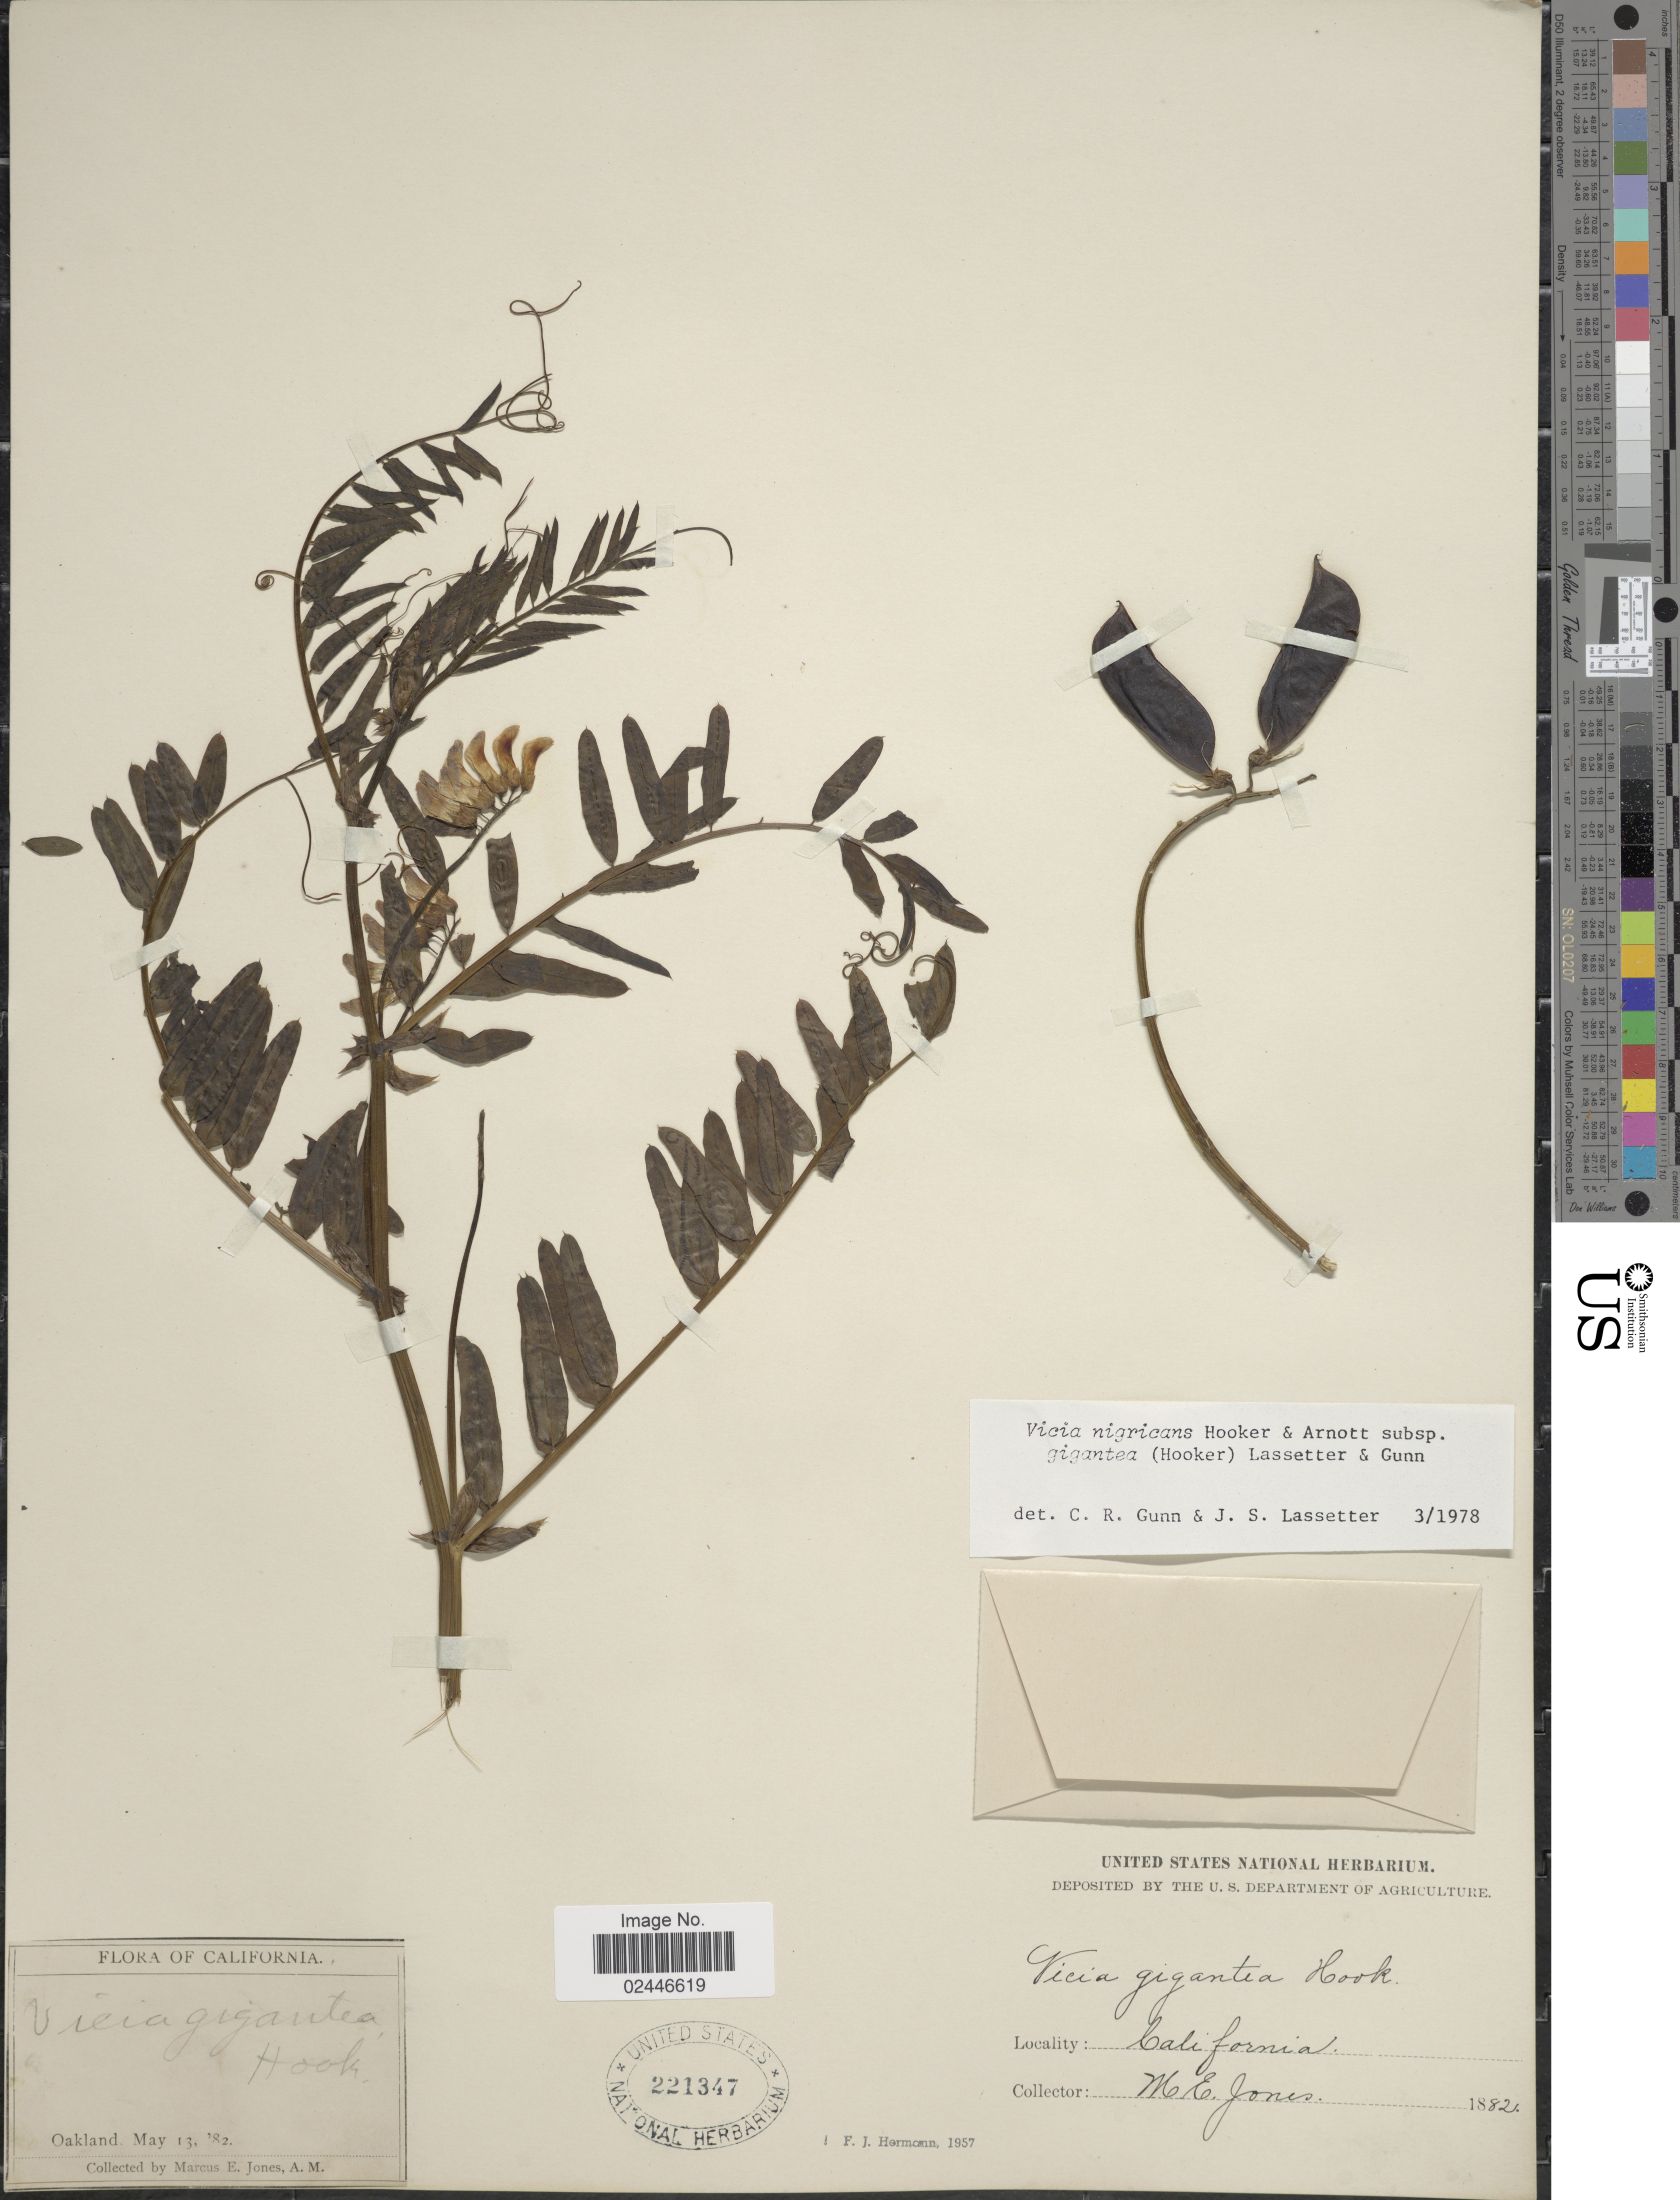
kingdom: Plantae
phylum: Tracheophyta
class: Magnoliopsida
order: Fabales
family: Fabaceae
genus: Vicia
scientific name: Vicia nigricans subsp. gigantea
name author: Hook. & Arn.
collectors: M. E. Jones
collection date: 1882-05-13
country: United States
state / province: California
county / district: Alameda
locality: Oakland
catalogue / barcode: US 221347